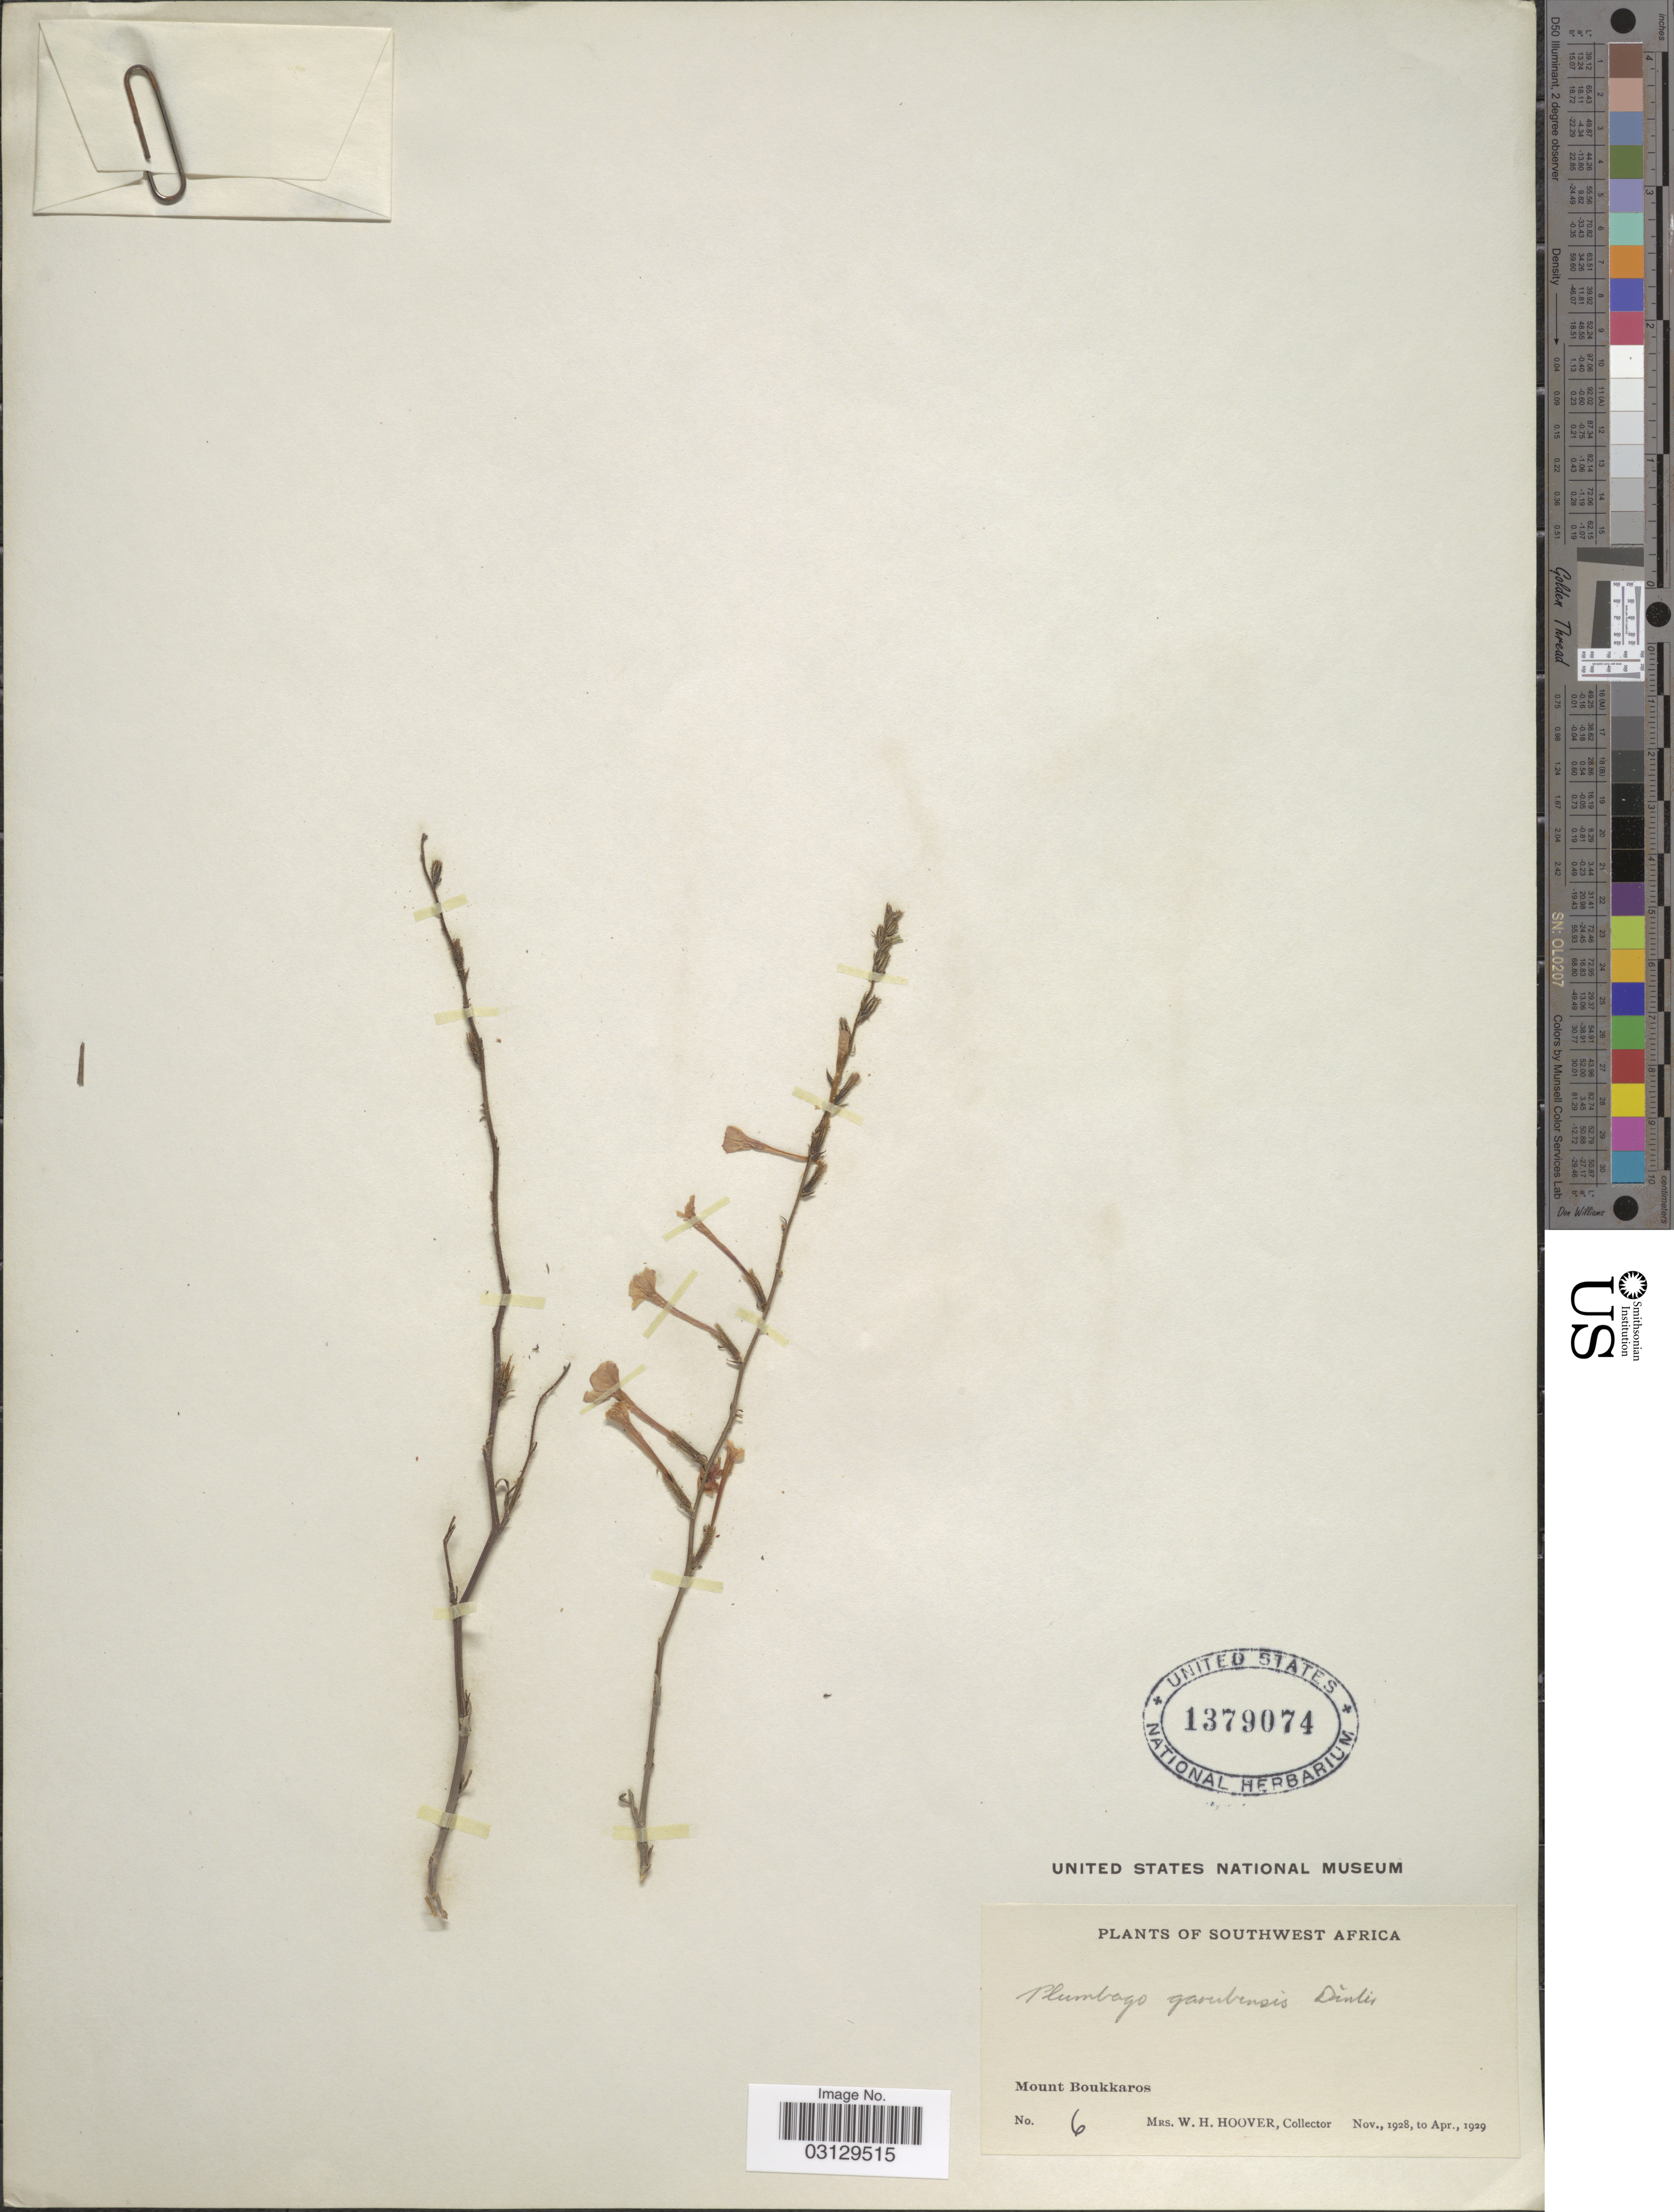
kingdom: Plantae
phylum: Tracheophyta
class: Magnoliopsida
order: Caryophyllales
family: Plumbaginaceae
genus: Plumbago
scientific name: Plumbago garubensis Dinter ined.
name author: Dinter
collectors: W. H. Hoover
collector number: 6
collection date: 1928-11/1929-04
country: Namibia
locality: Southwest Africa. Mount Boukkaros.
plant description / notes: Named for Garub, Namibia near Brukkaros Mountain.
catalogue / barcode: US 1379074